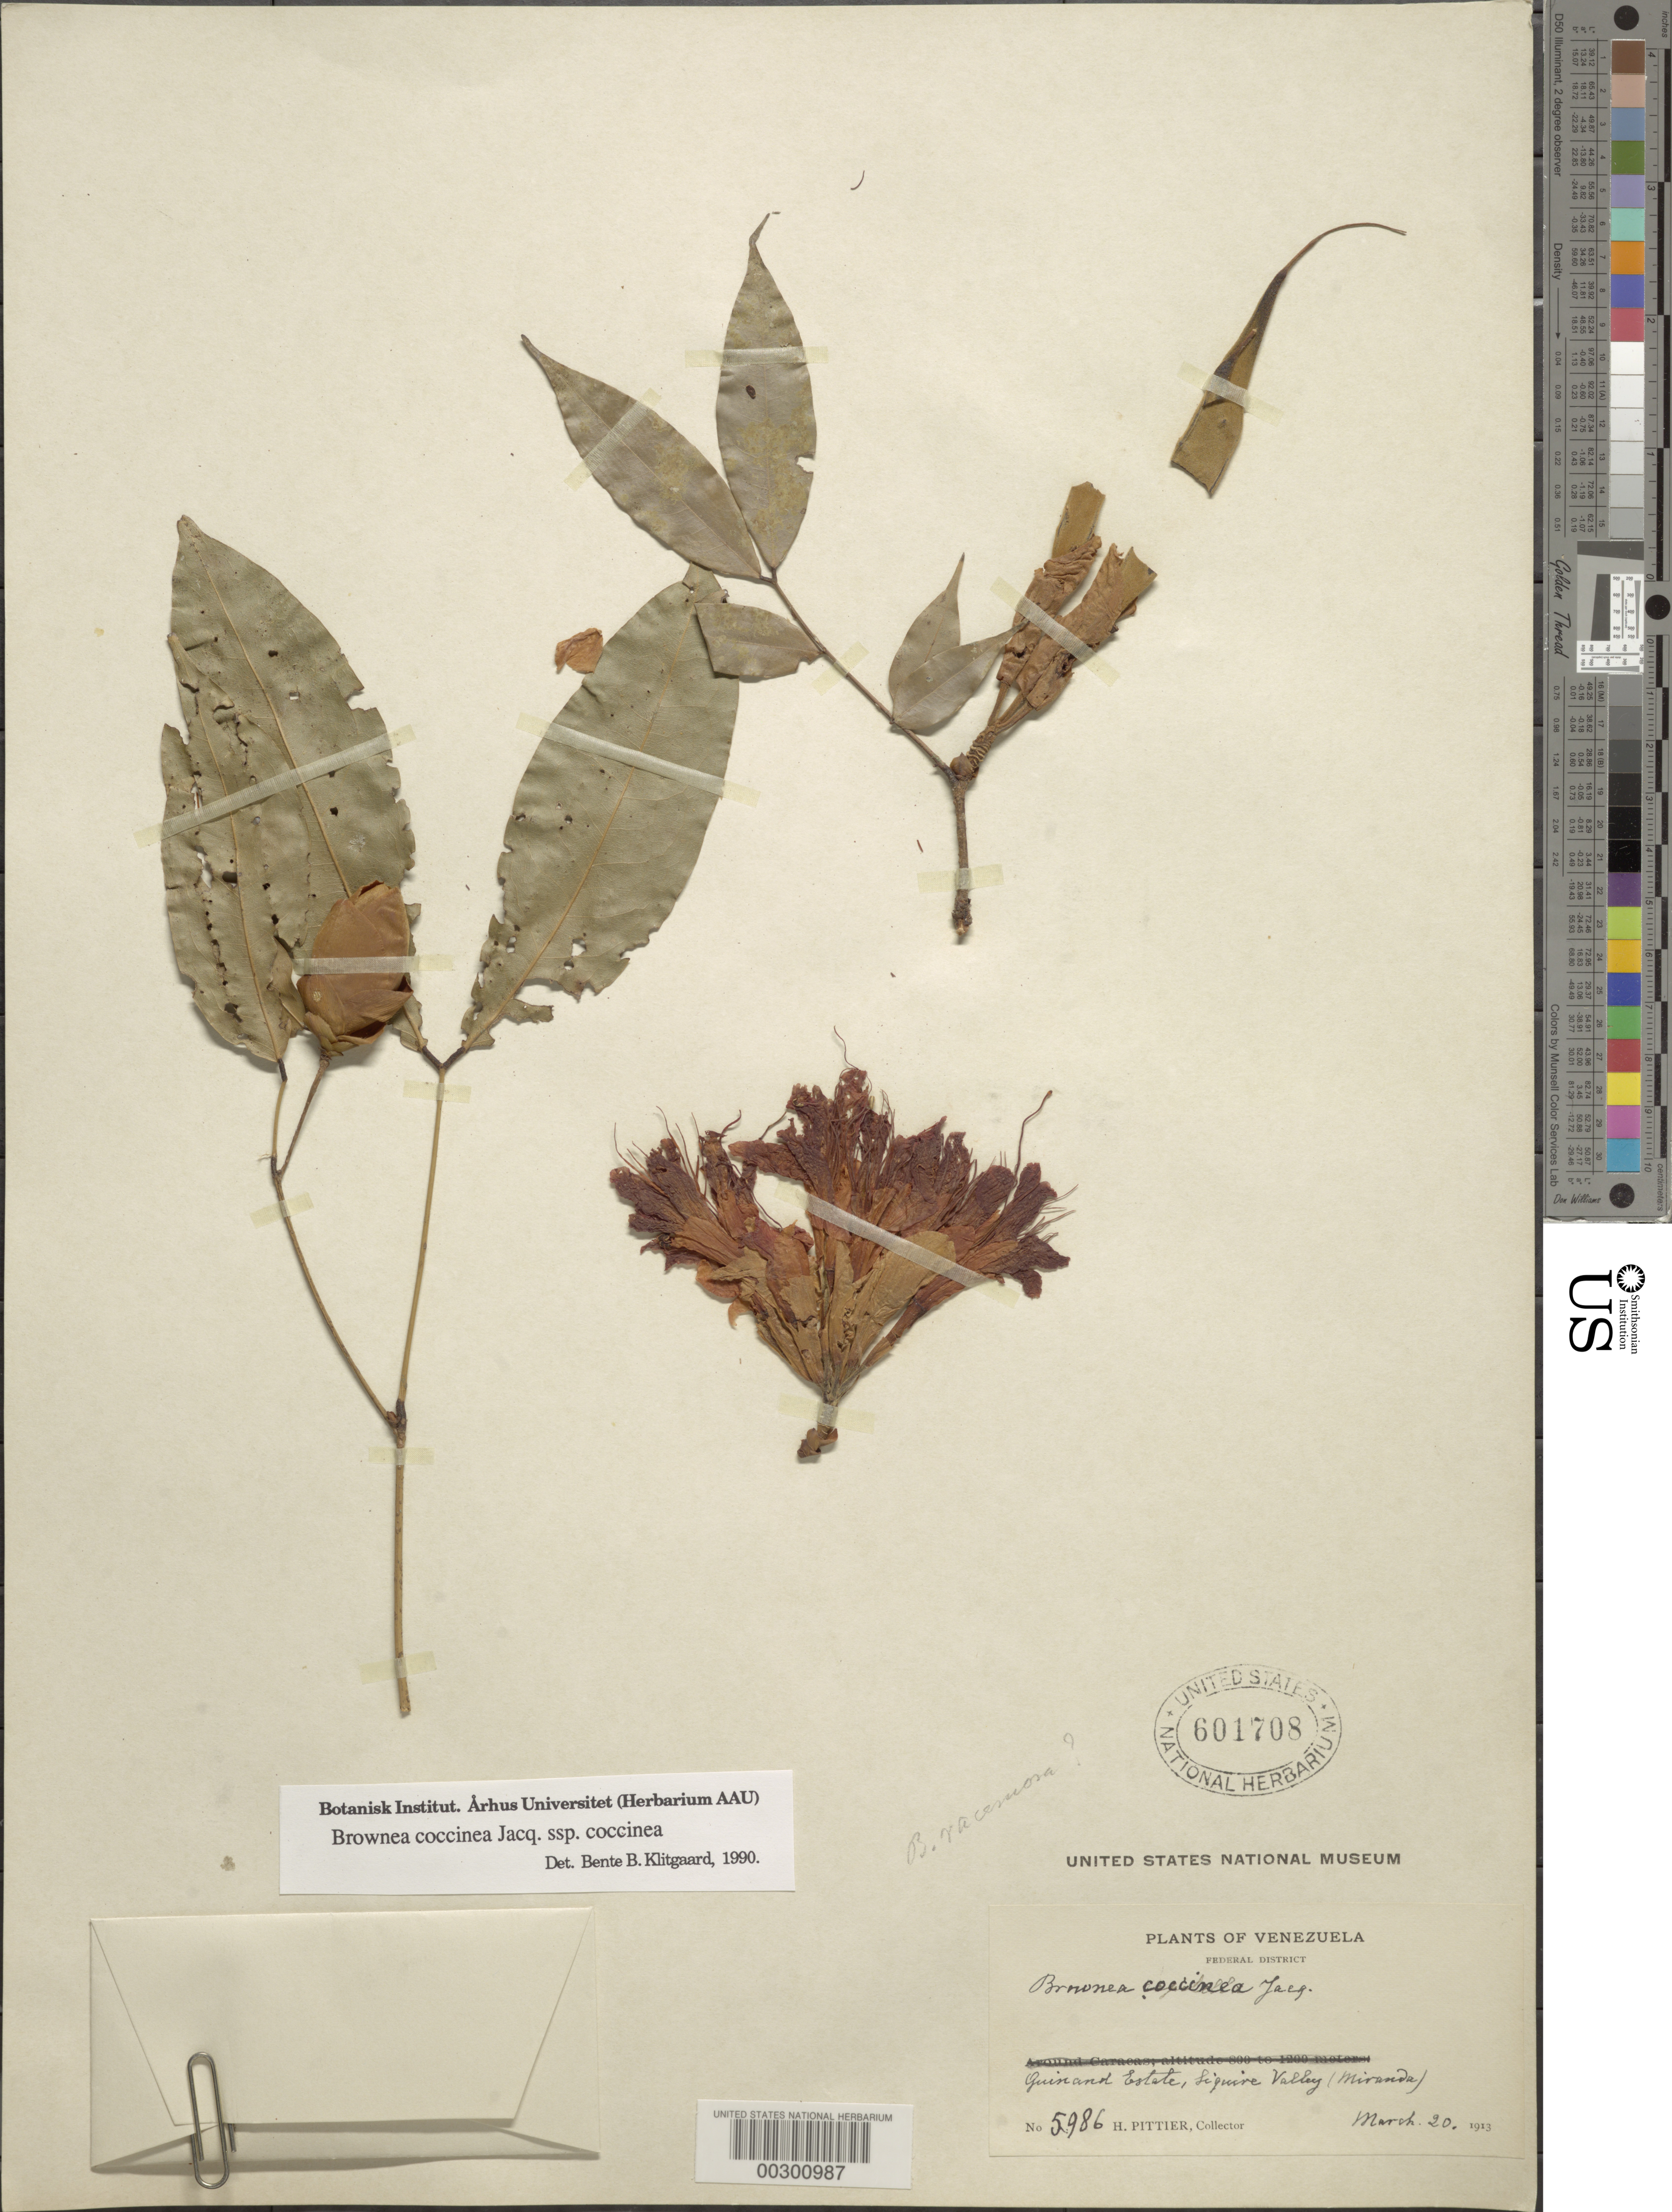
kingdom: Plantae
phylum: Tracheophyta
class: Magnoliopsida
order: Fabales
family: Fabaceae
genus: Brownea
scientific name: Brownea coccinea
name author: Jacq.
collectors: H. F. Pittier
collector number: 5986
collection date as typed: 20 Mar 1913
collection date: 1913-03-20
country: Venezuela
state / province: Miranda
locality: Guinand estate (cardenas), siquire valley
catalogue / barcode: US 601708